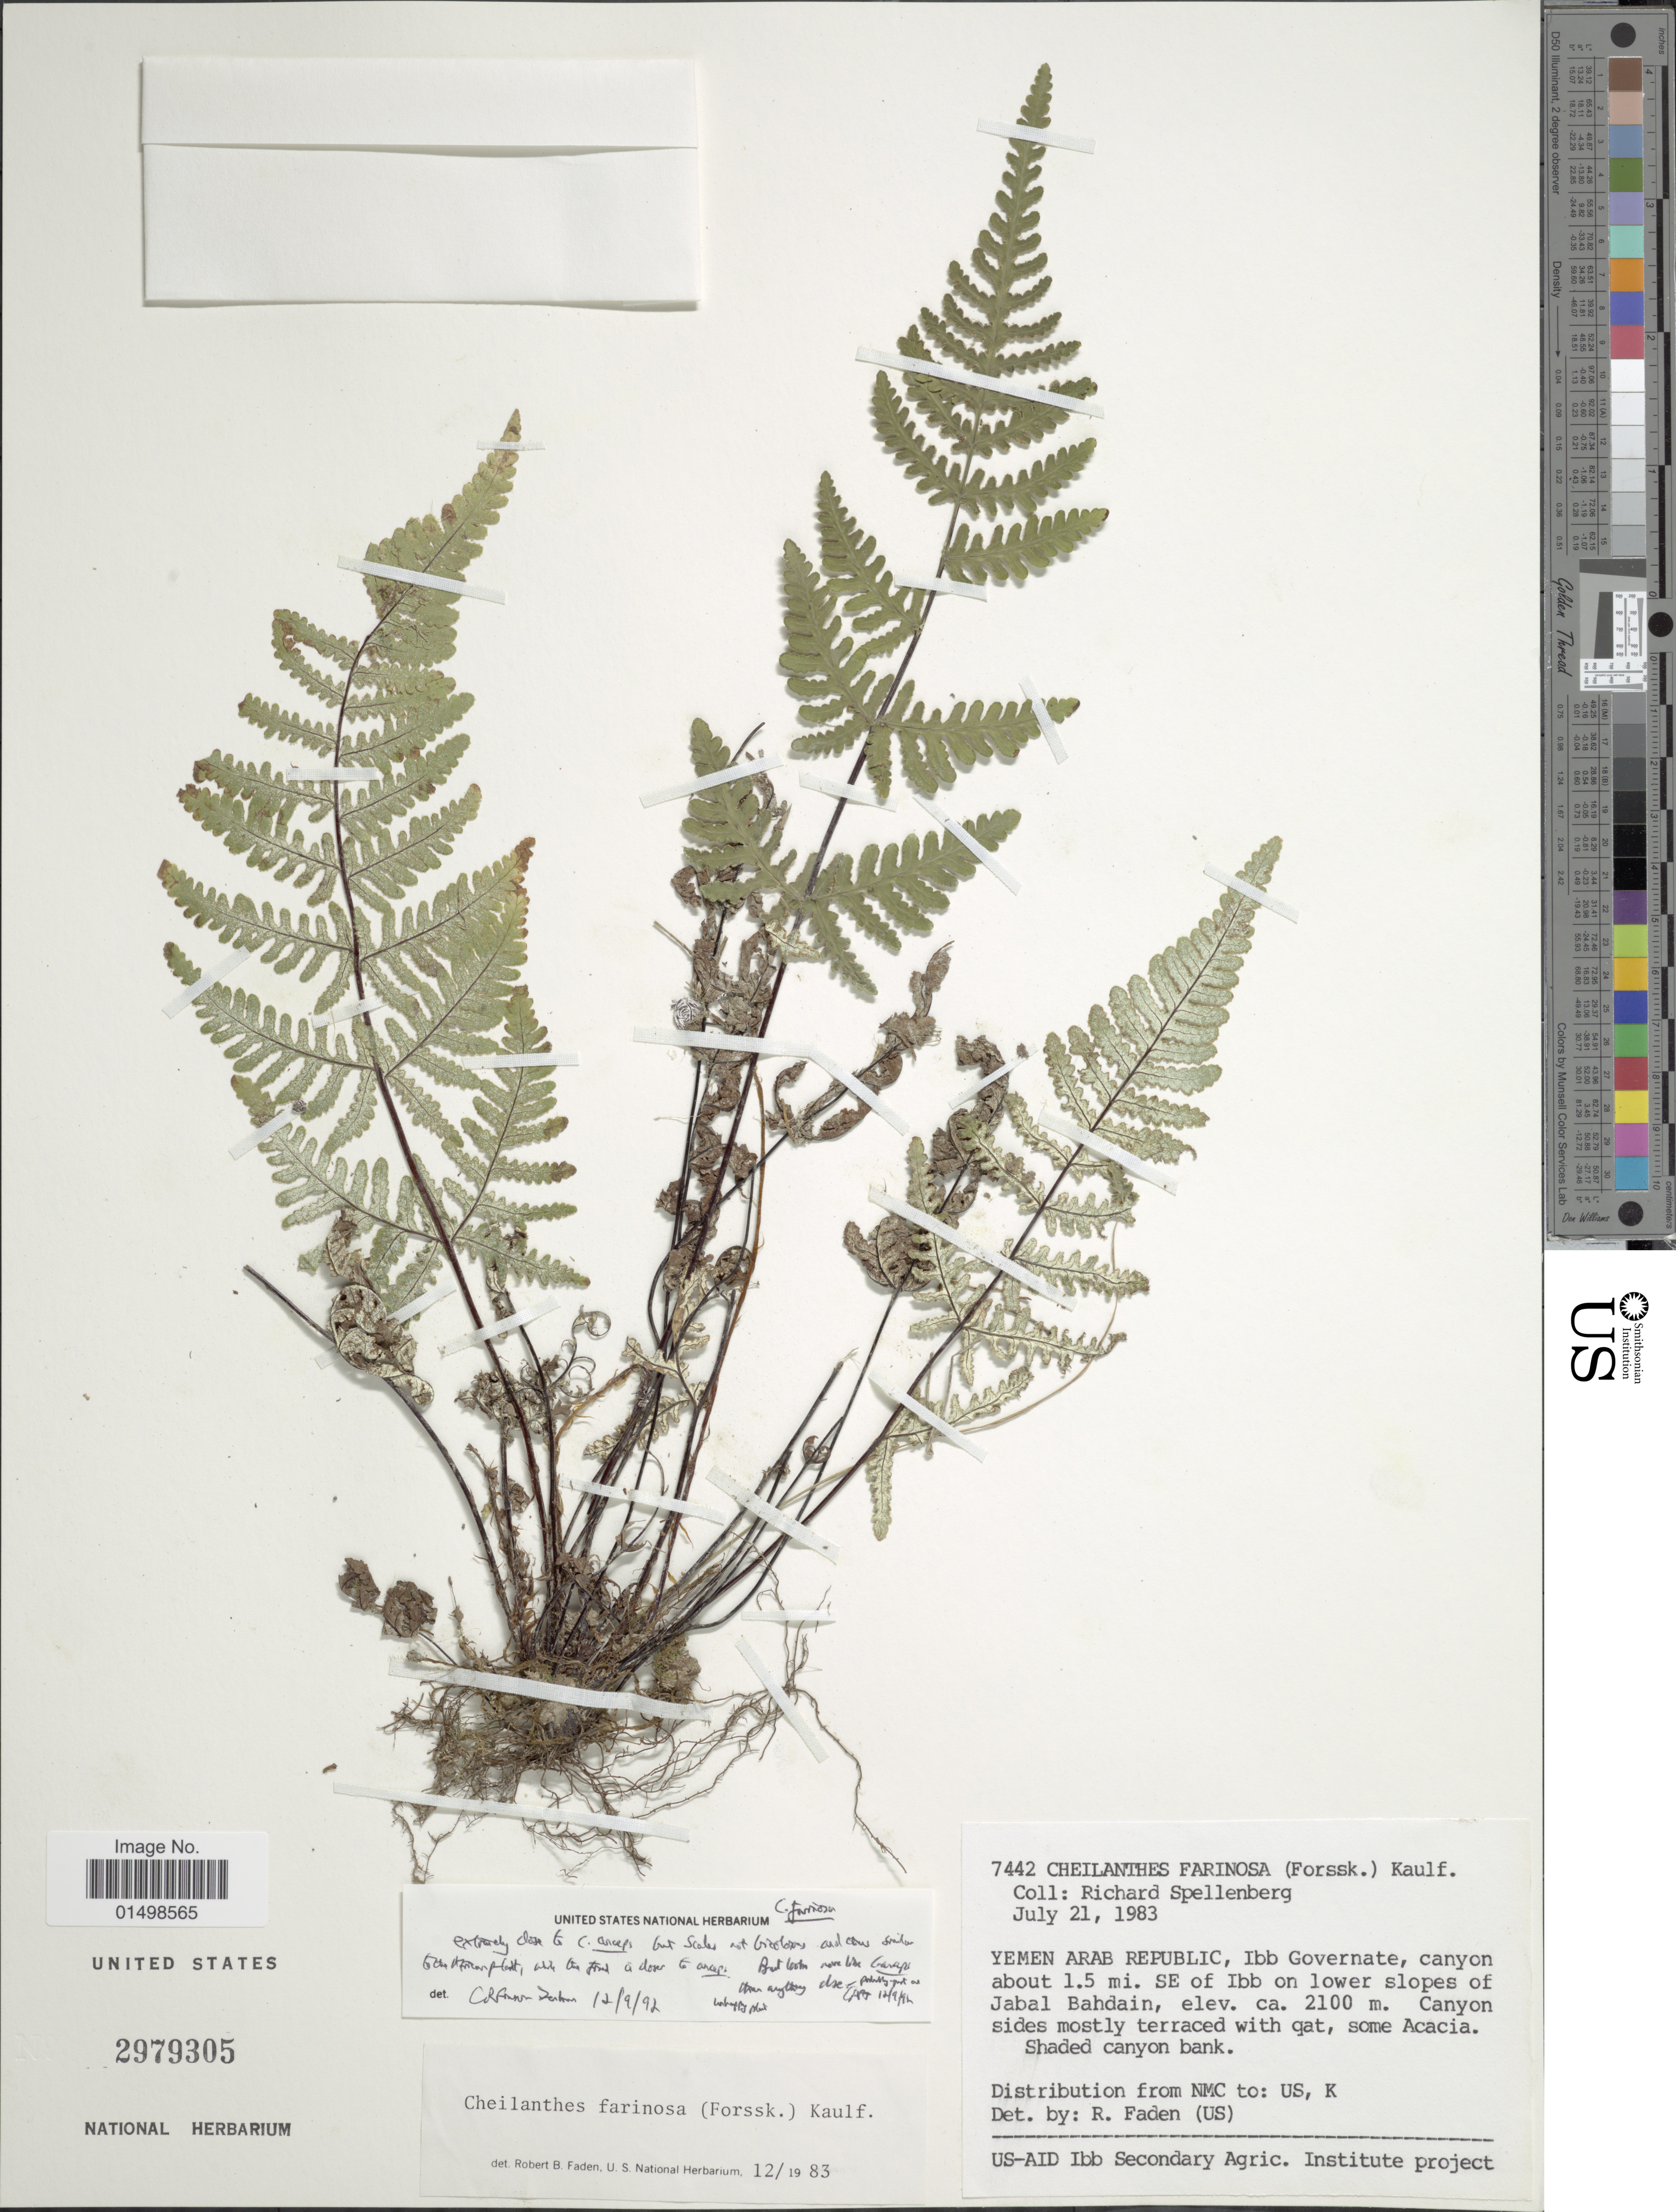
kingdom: Plantae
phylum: Tracheophyta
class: Polypodiopsida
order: Polypodiales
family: Pteridaceae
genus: Aleuritopteris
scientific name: Aleuritopteris farinosa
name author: (Forssk.) Fée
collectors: R. Spellenberg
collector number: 7442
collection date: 1983-07-21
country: Yemen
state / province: Ibb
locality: Yemen Arab Republic, Ibb Governate, canyon about 1.5 mi. SE of Ibb on lower slopes of Jabal Bahdain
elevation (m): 2100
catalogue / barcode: US 2979305